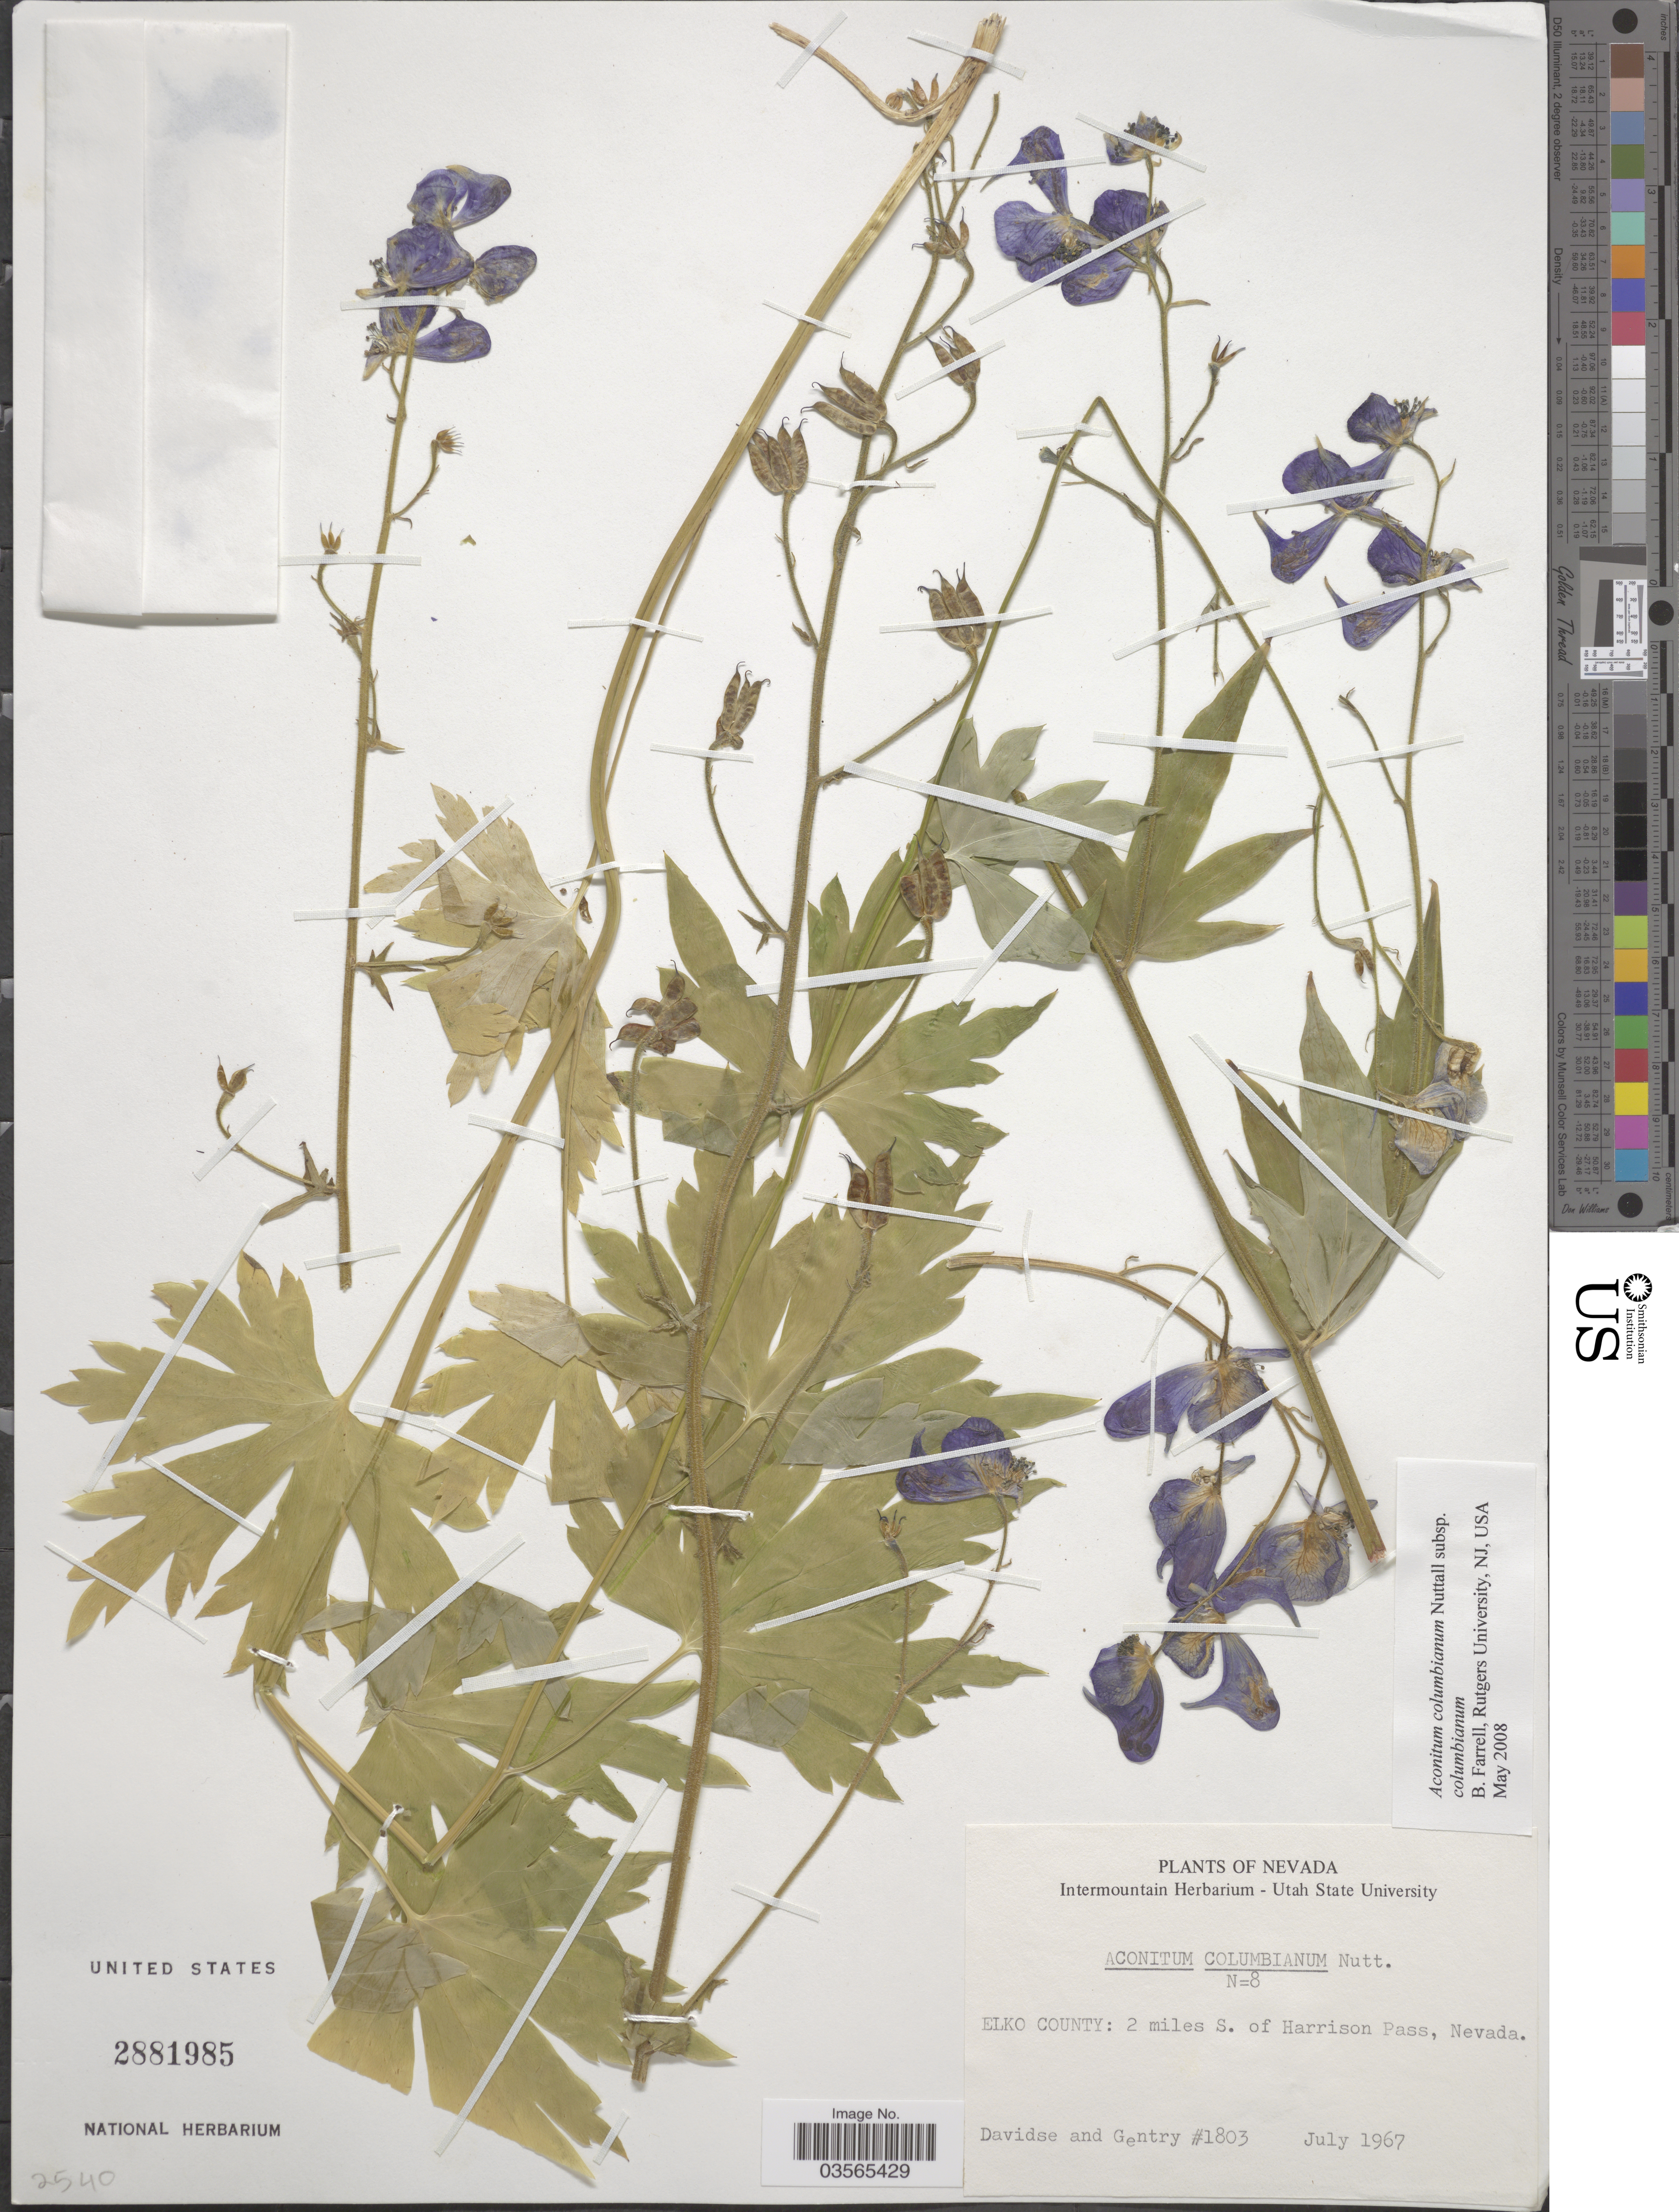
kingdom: Plantae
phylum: Tracheophyta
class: Magnoliopsida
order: Ranunculales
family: Ranunculaceae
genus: Aconitum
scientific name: Aconitum columbianum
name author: Nutt.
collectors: -. Davidse & Gentry, --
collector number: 1803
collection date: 1967-07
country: United States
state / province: Nevada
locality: Elko County: 2 miles S. of Harrison Pass.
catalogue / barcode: US 2881985